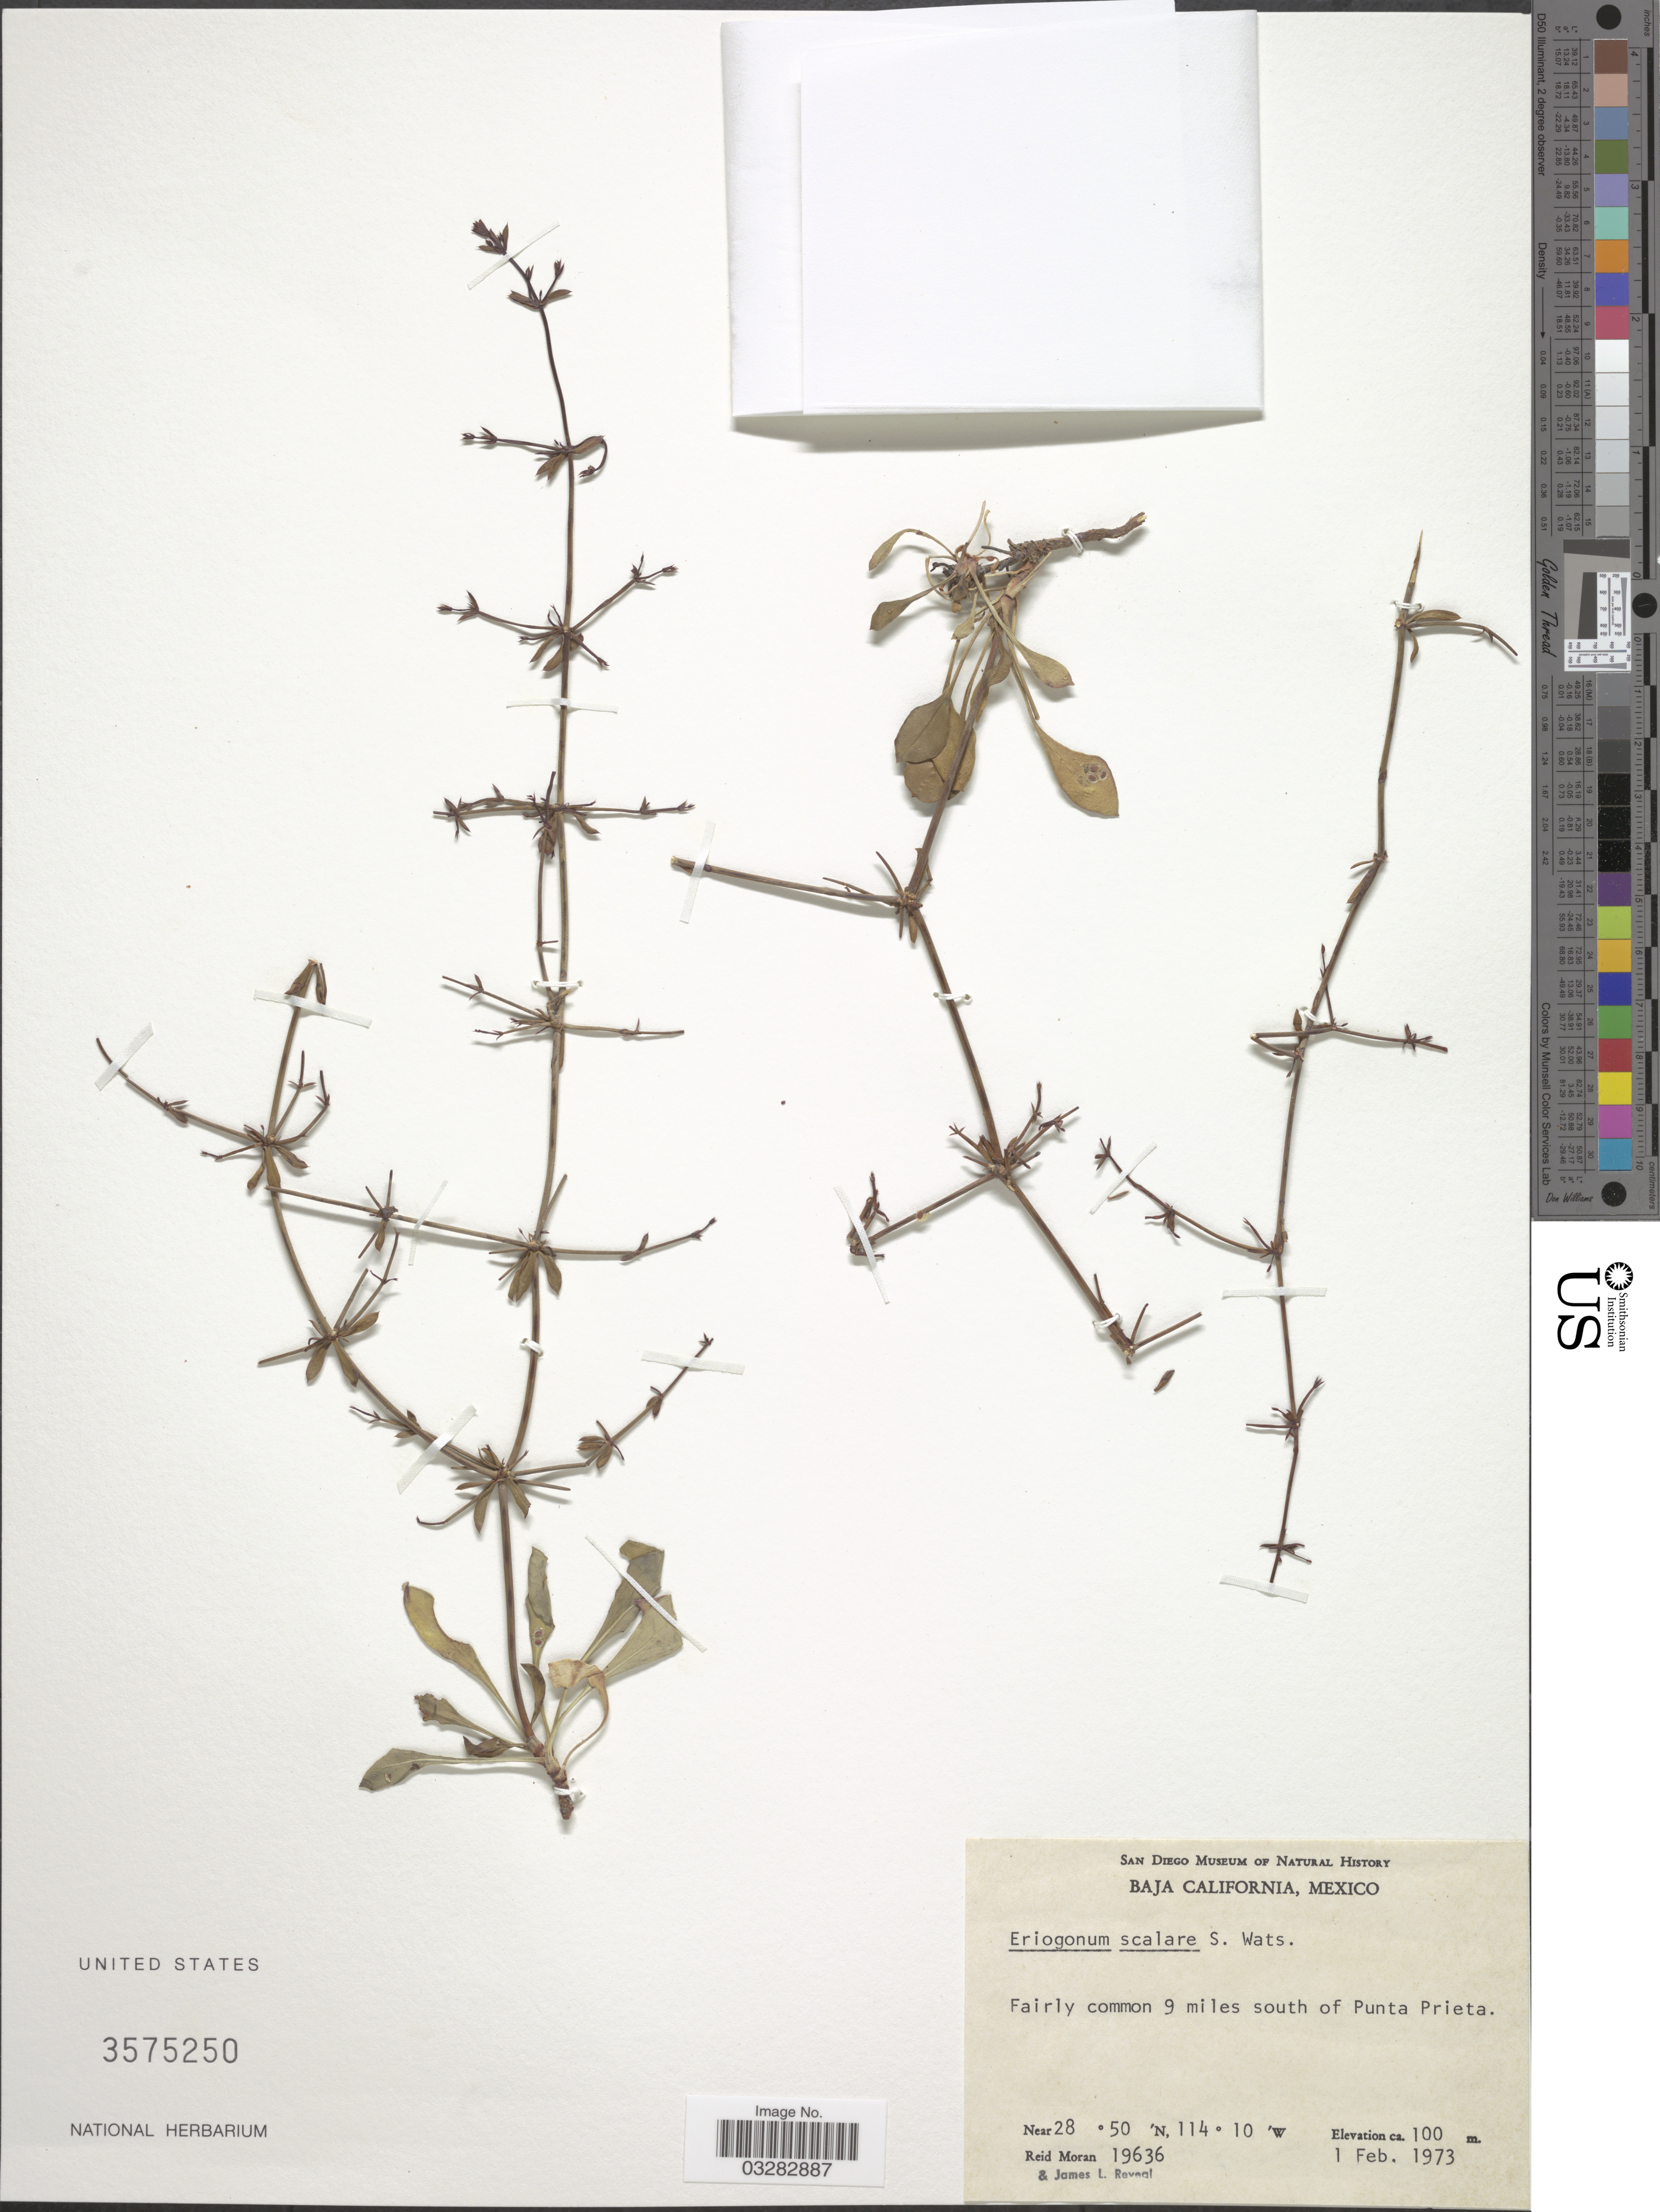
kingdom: Plantae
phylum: Tracheophyta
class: Magnoliopsida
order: Caryophyllales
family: Polygonaceae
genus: Eriogonum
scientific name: Eriogonum scalare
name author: S. Watson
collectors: R. V. Moran & J. L. Reveal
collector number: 19636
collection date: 1973-02-01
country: Mexico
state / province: Baja California Norte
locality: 9 miles south of Punta Prieta.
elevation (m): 100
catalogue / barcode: US 3575250